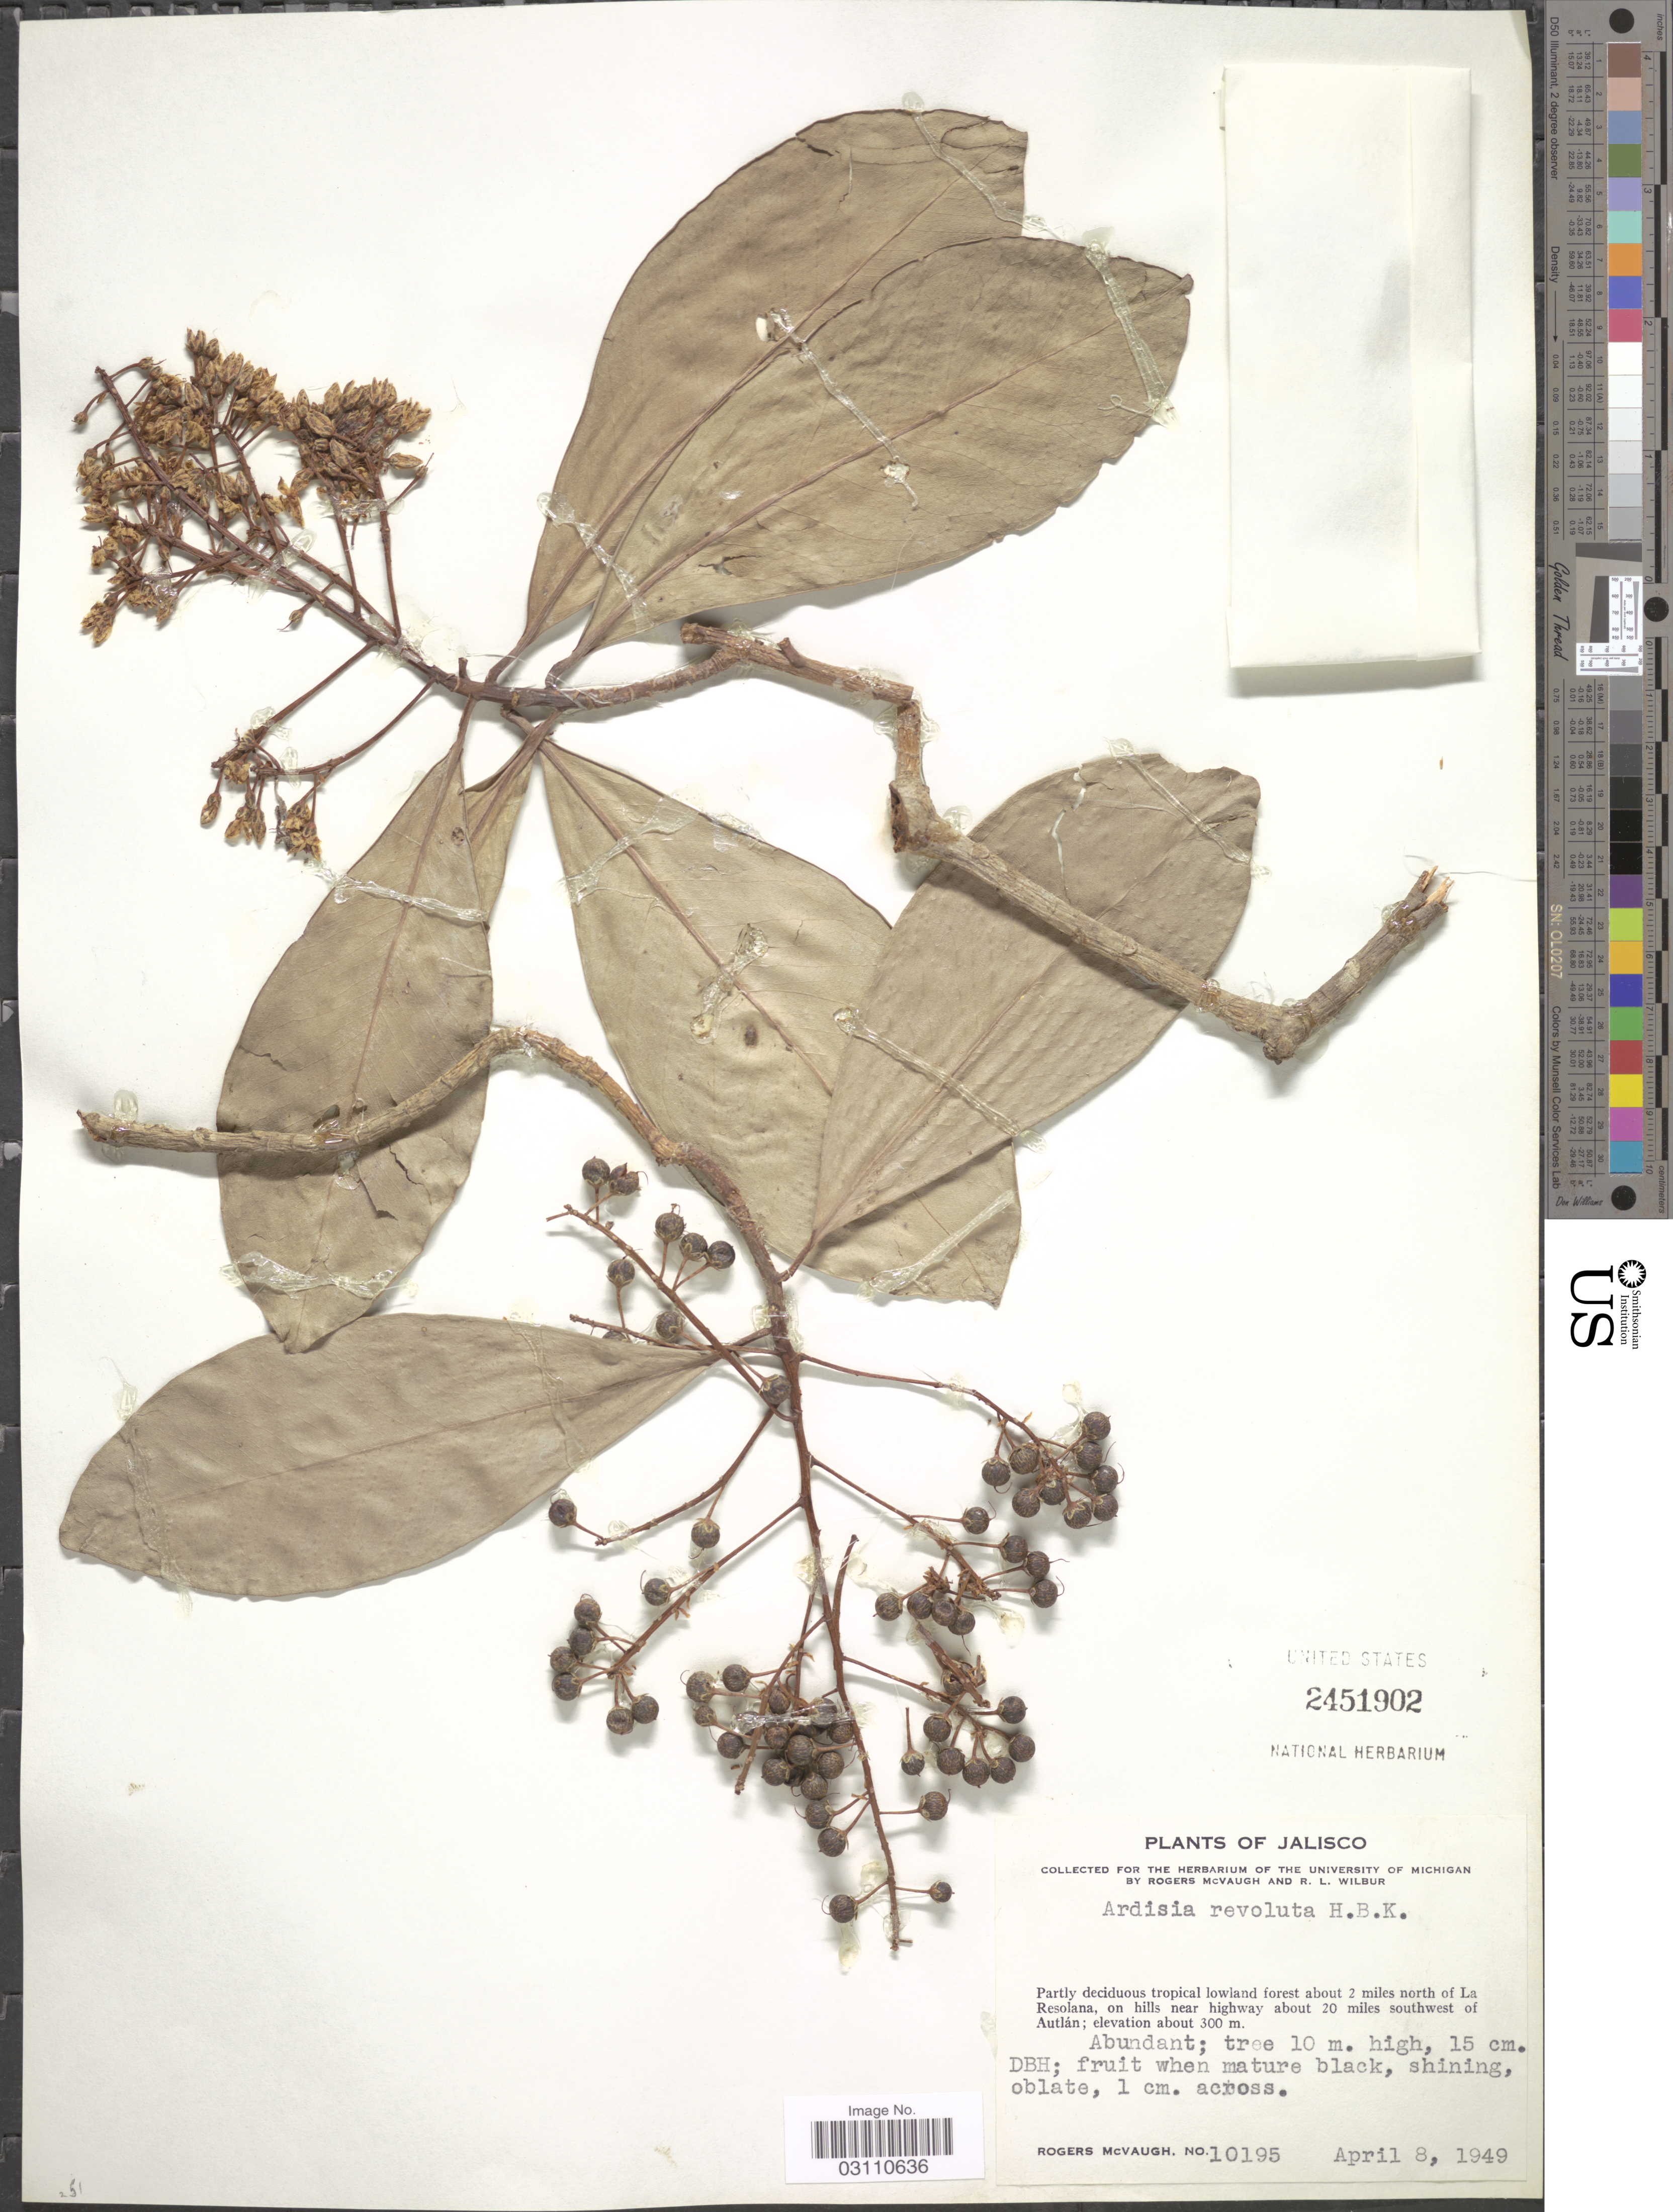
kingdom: Plantae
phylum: Tracheophyta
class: Magnoliopsida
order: Ericales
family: Primulaceae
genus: Ardisia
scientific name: Ardisia revoluta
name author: Kunth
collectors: R. McVaugh & R. L. Wilbur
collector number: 10195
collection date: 1949-04-08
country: Mexico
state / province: Jalisco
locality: Partly deciduous tropical lowland forest about 2 miles north of La Resolana, on hills near highway about 20 miles southwest of Autlán.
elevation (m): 300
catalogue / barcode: US 2451902